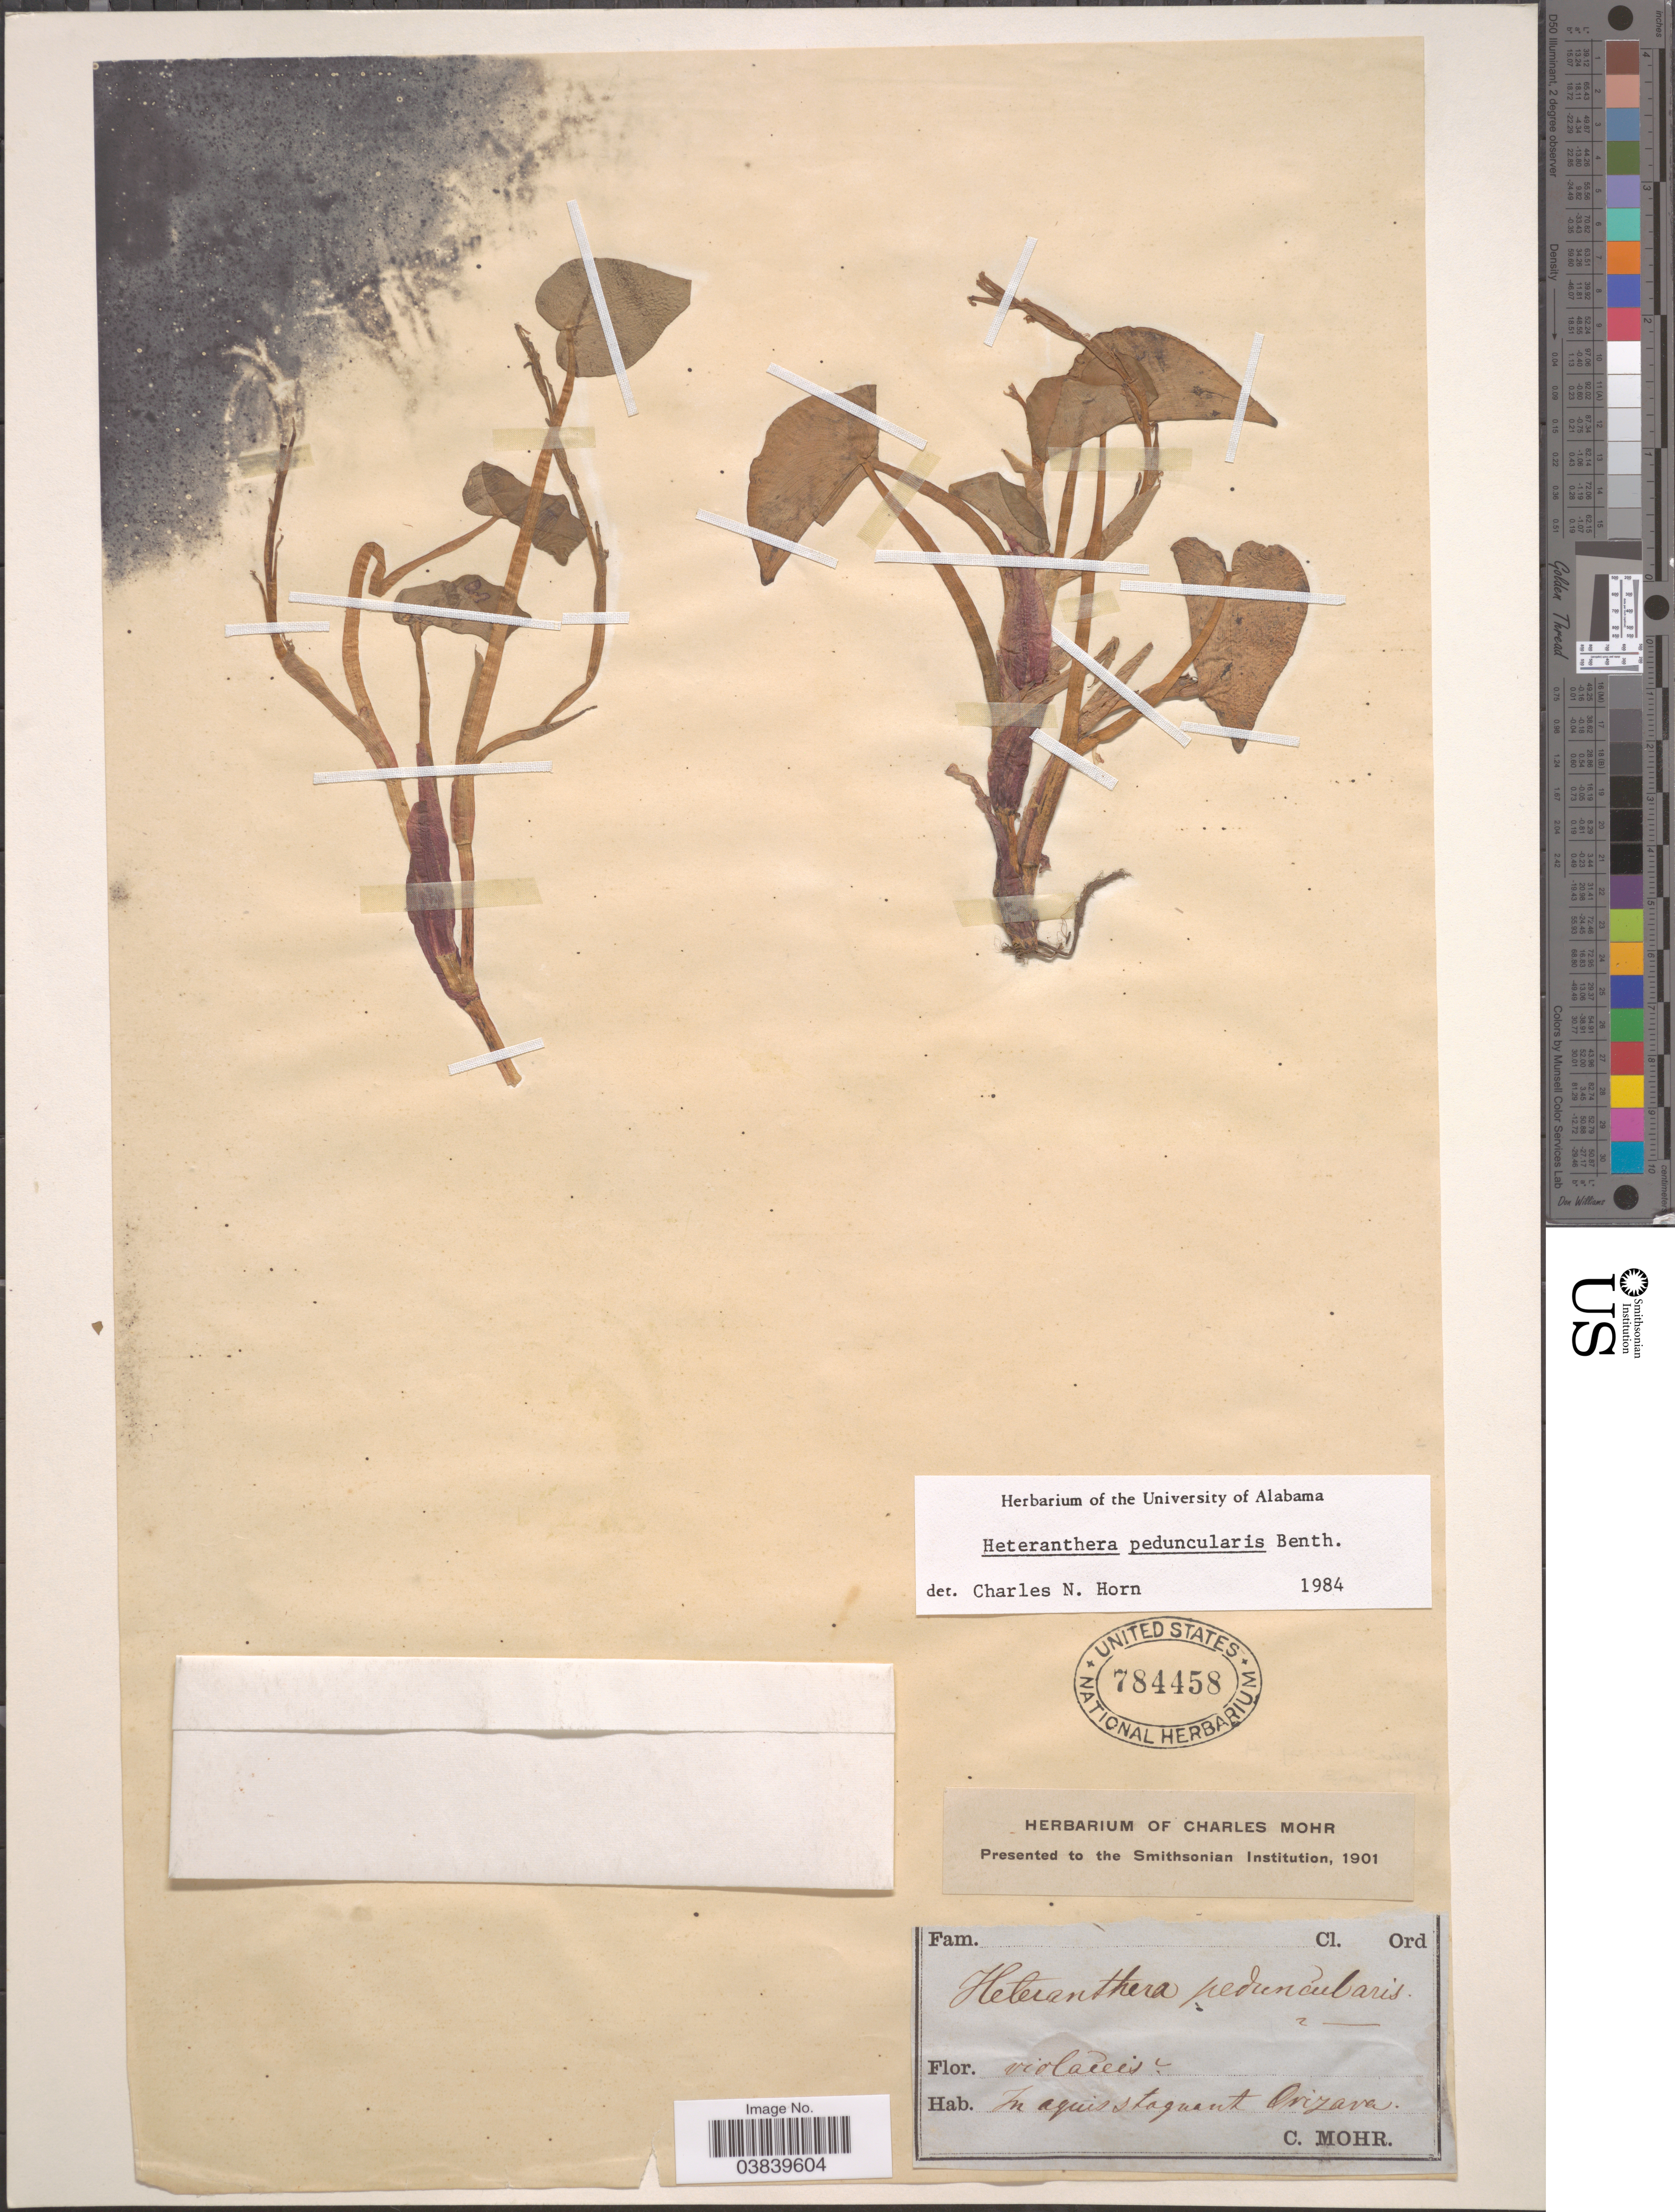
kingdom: Plantae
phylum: Tracheophyta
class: Liliopsida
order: Commelinales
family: Pontederiaceae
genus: Heteranthera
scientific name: Heteranthera peduncularis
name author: Benth.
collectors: Mohr, C. T. (herbarium)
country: Mexico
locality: Orizava.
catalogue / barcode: US 784458